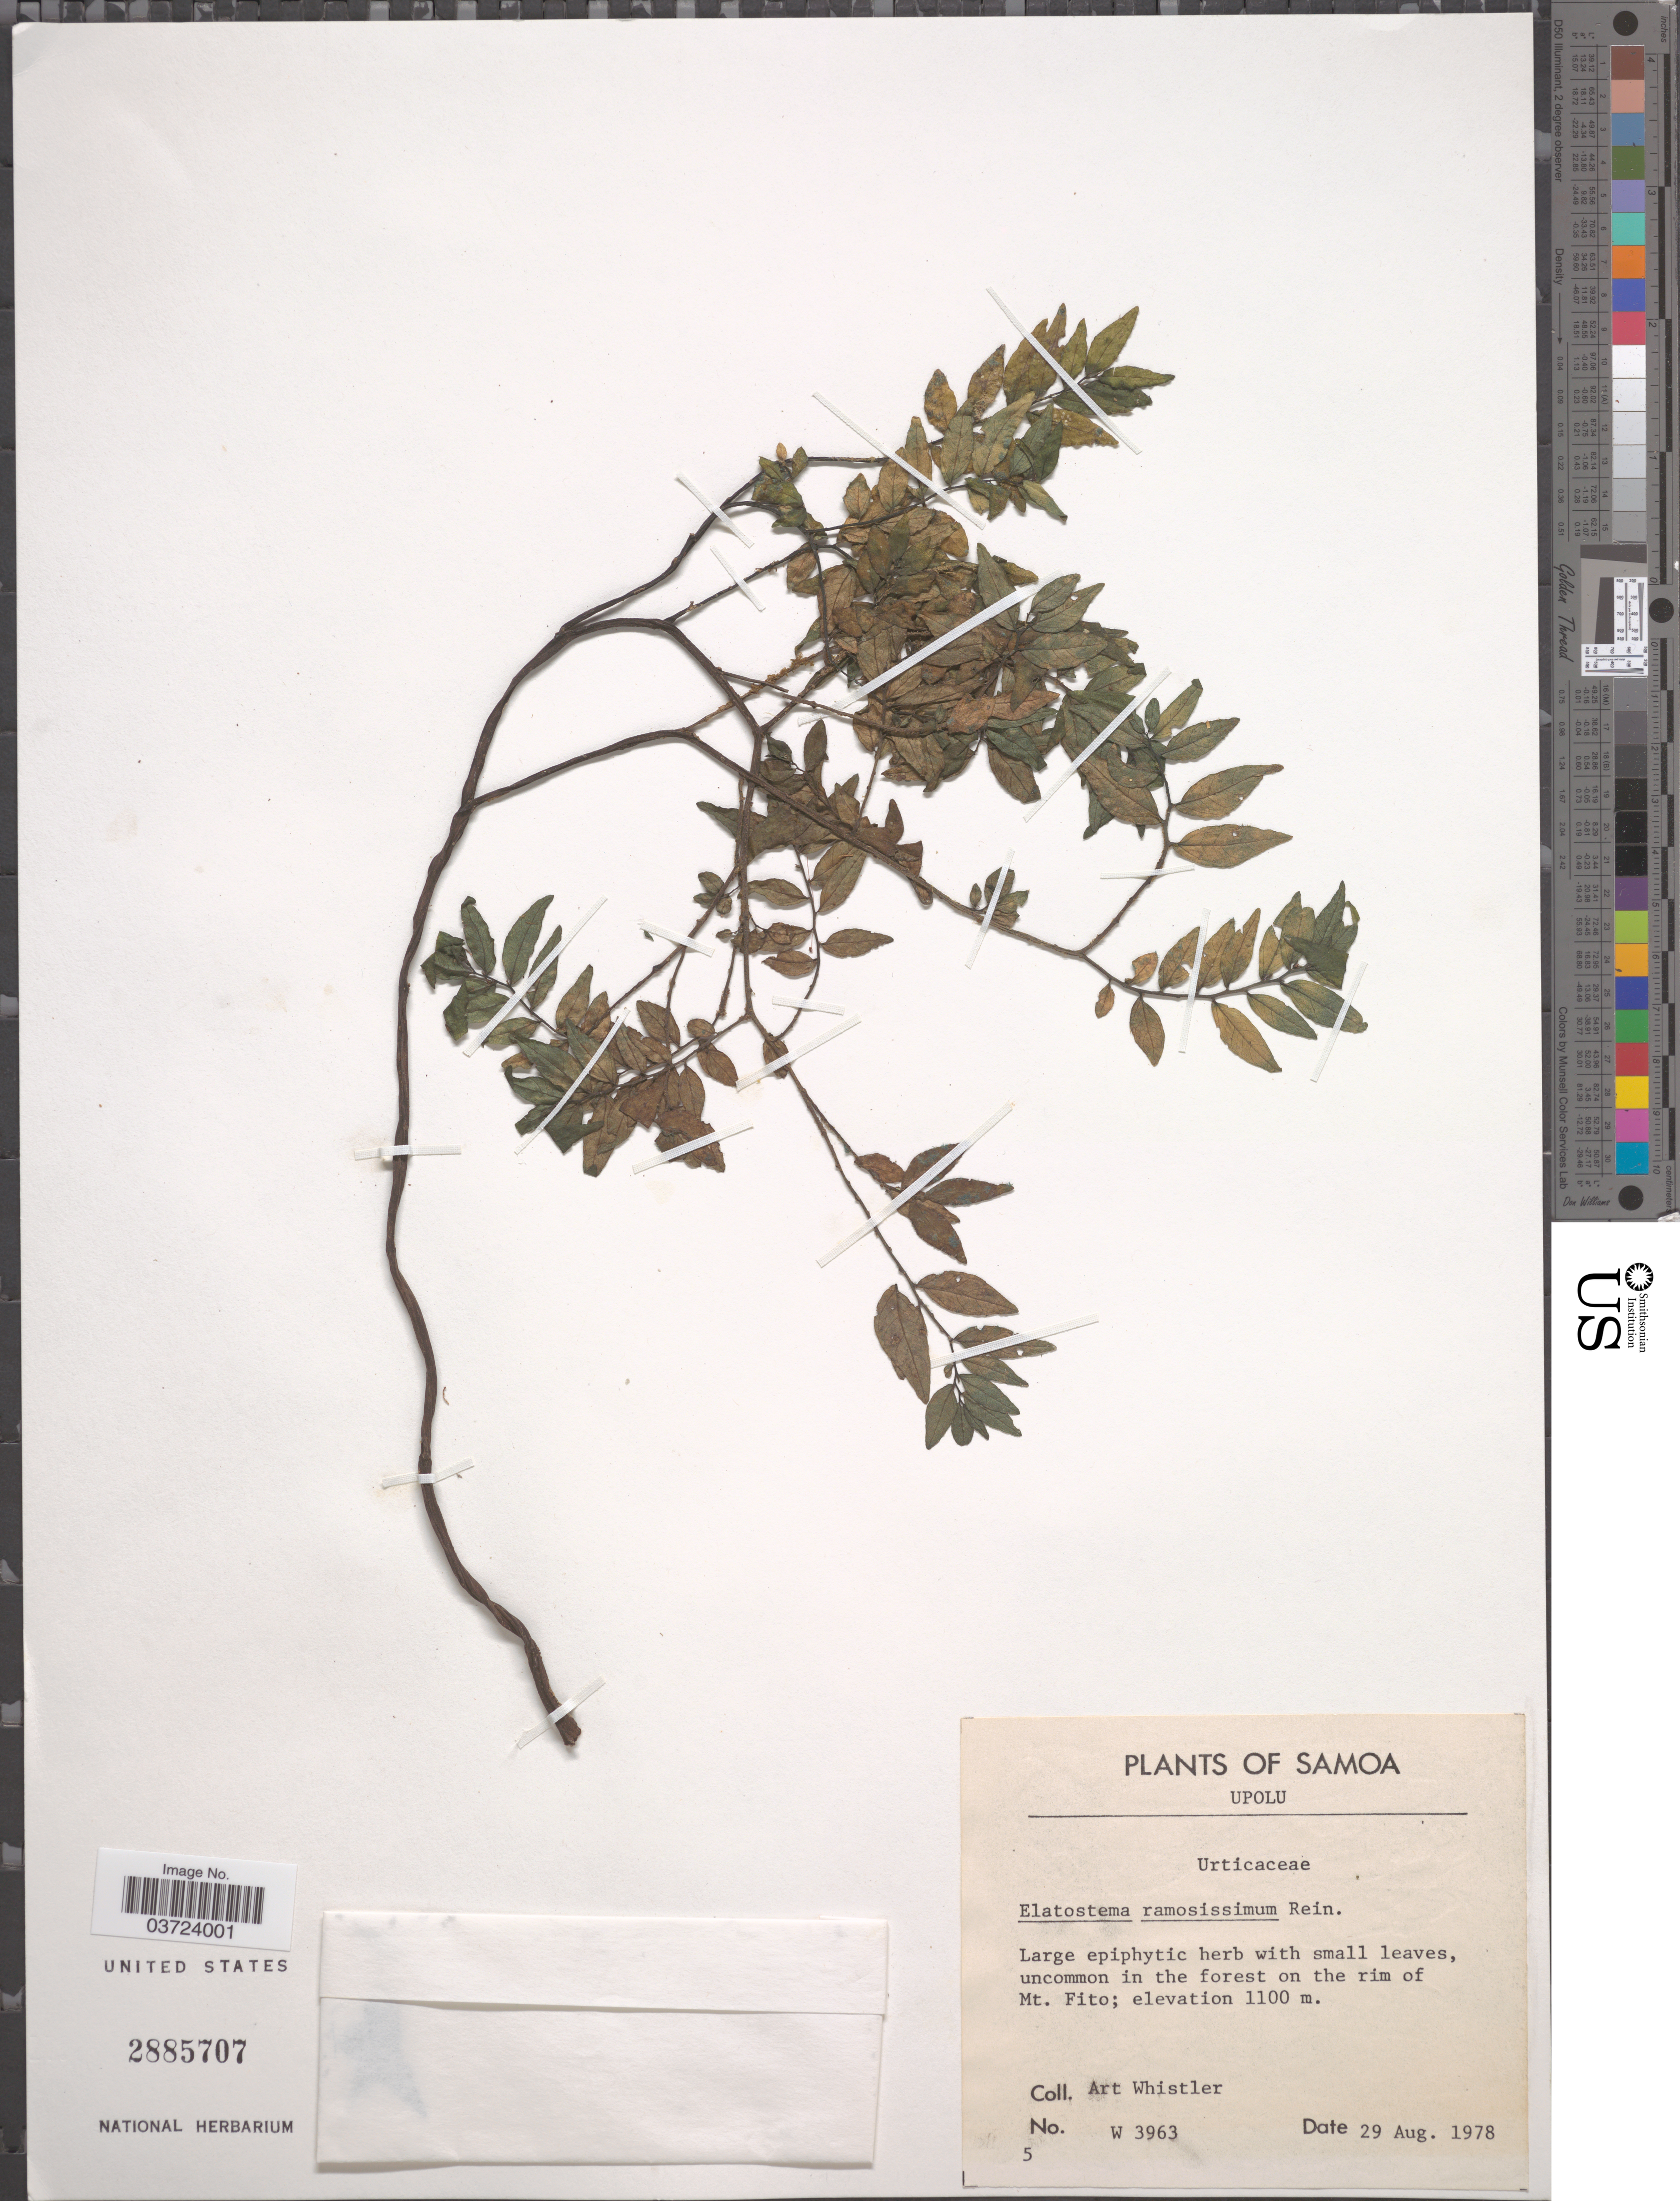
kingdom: Plantae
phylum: Tracheophyta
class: Magnoliopsida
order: Rosales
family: Urticaceae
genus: Elatostema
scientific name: Elatostema ramosissimum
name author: Reinecke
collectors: A. Whistler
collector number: W3963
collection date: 1978-08-29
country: Samoa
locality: Samoa. Upolu. In the forest on the rim of Mt. Fito.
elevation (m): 1100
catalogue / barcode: US 2885707